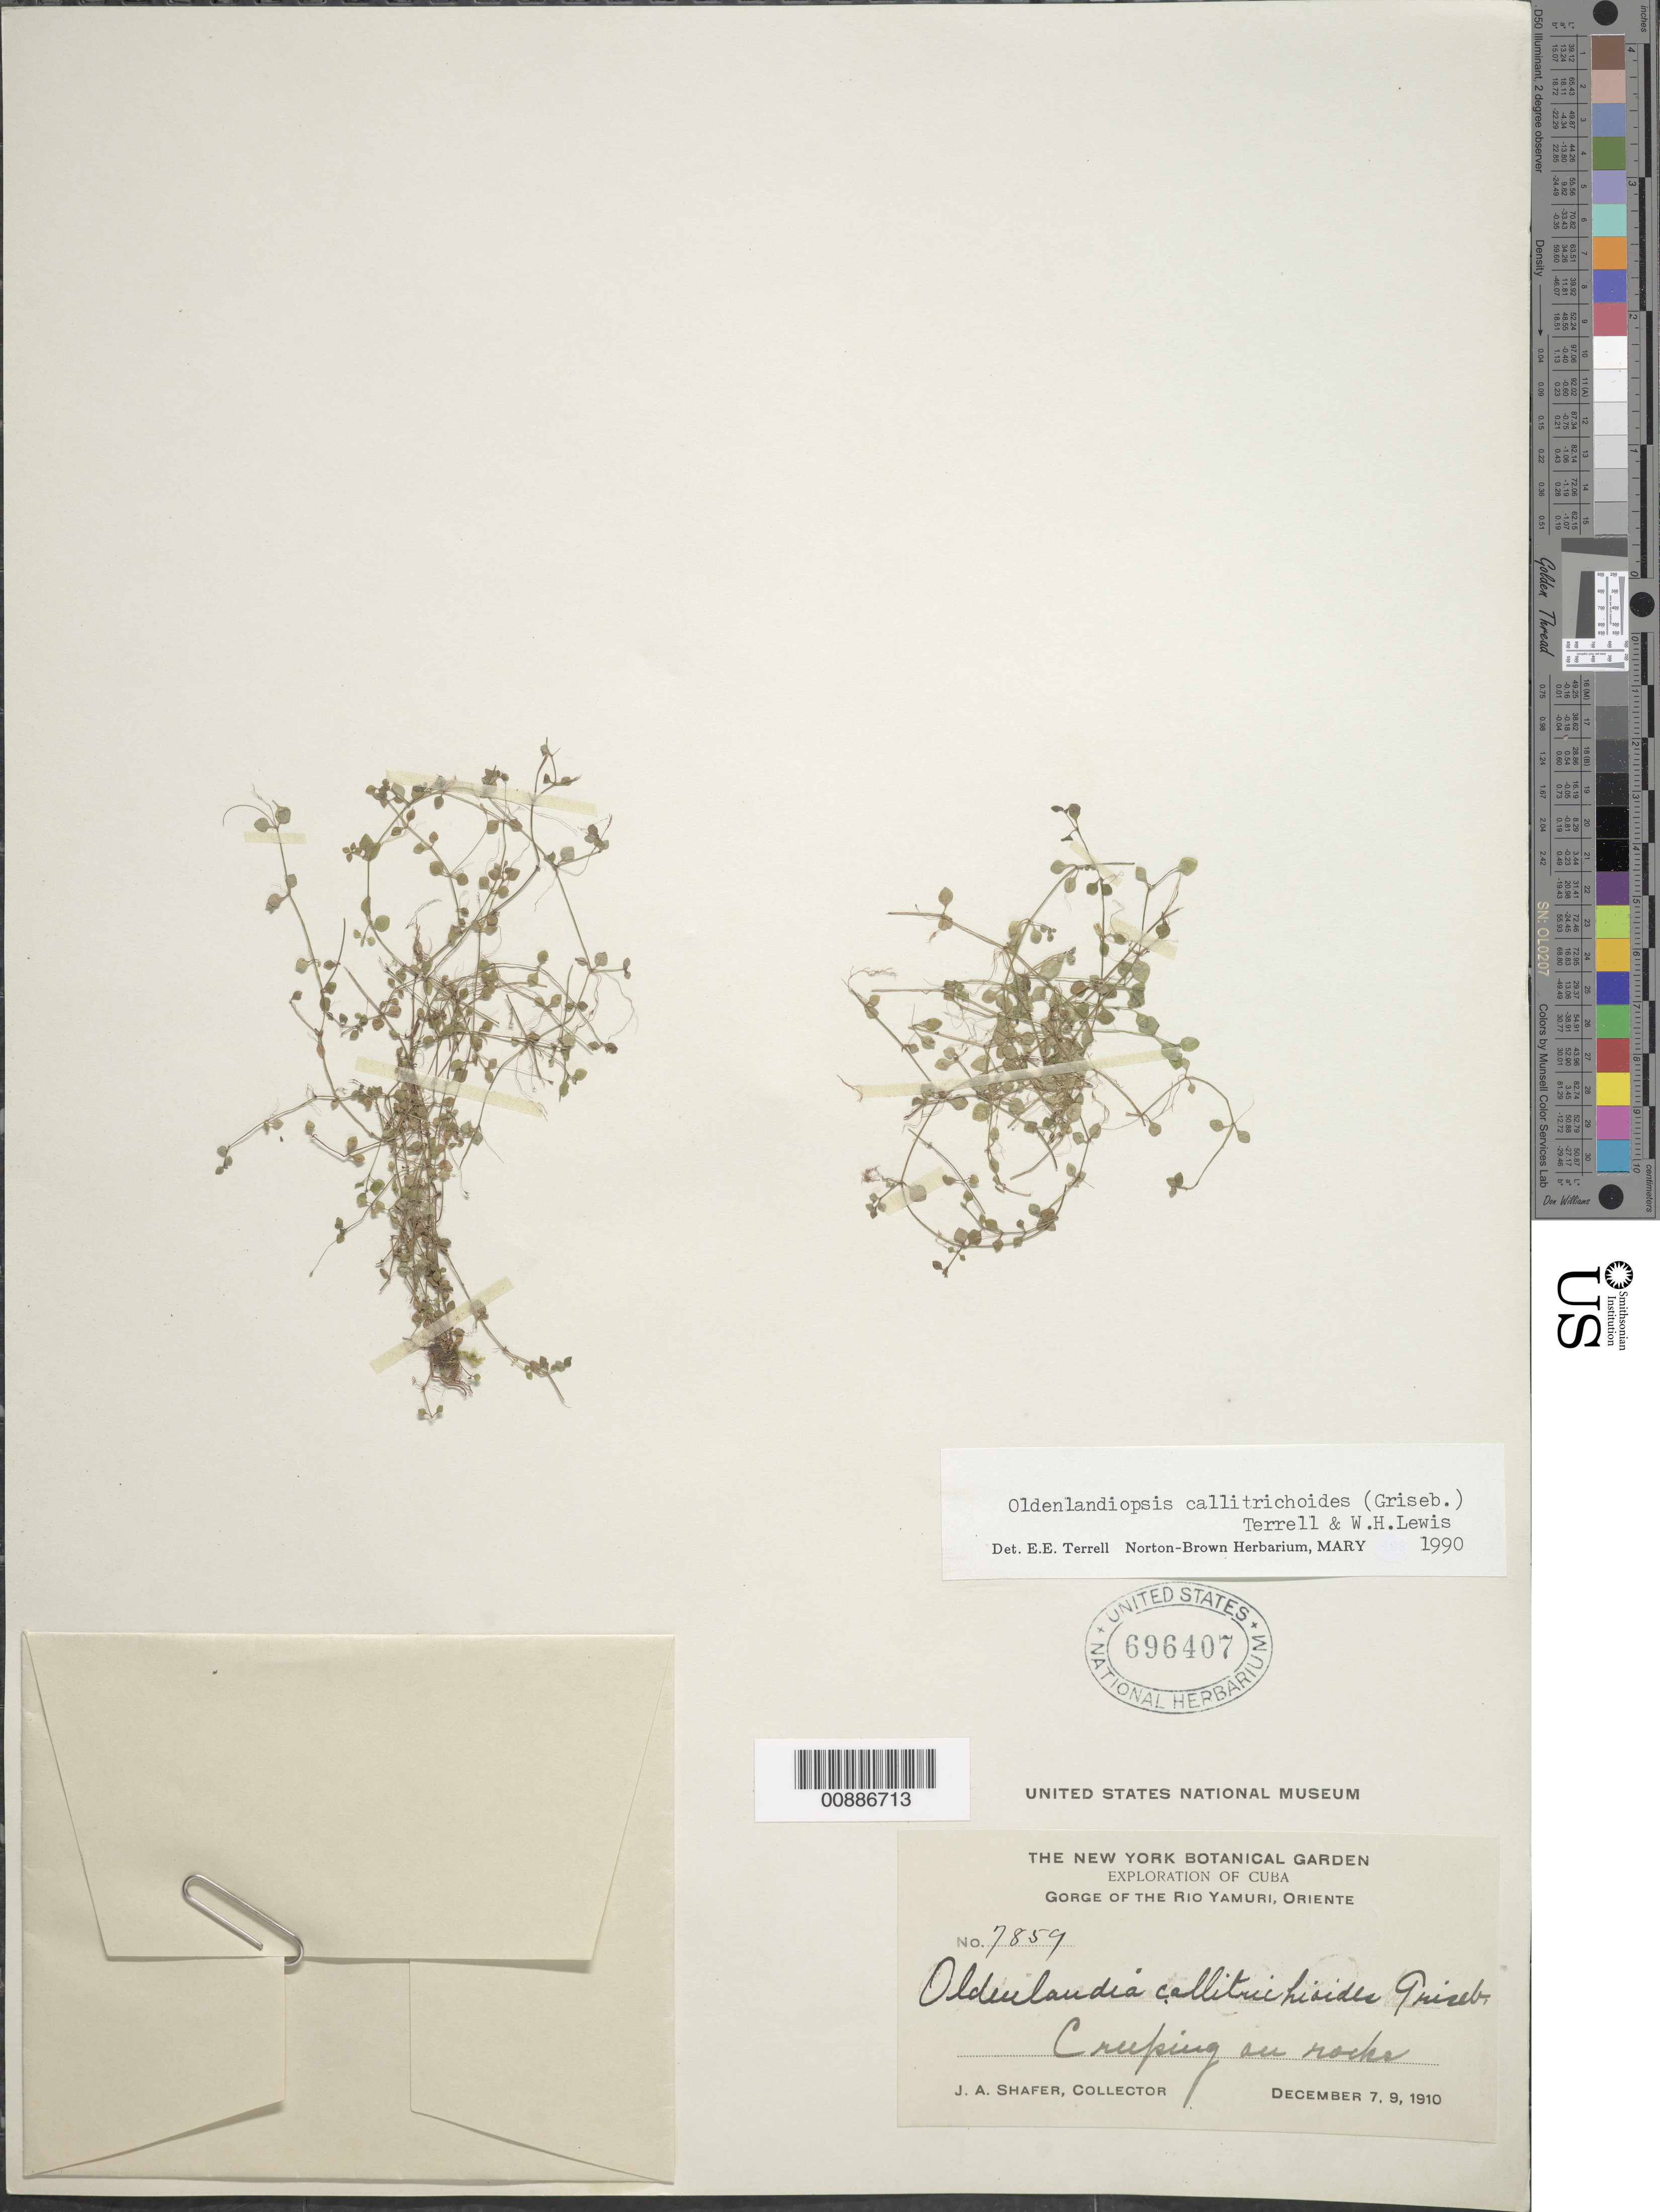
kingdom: Plantae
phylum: Tracheophyta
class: Magnoliopsida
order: Gentianales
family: Rubiaceae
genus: Oldenlandiopsis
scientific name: Oldenlandiopsis callitrichoides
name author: (Griseb.) Terrell & W.H. Lewis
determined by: Terrell, E. E.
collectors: J. A. Shafer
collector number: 7859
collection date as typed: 07 Dec 1910 to 09 Dec 1910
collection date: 1910-12-07/1910-12-09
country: Cuba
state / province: Oriente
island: Cuba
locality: Gorge of the Rio Yamuri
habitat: River gorge, on rocks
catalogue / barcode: US 696407